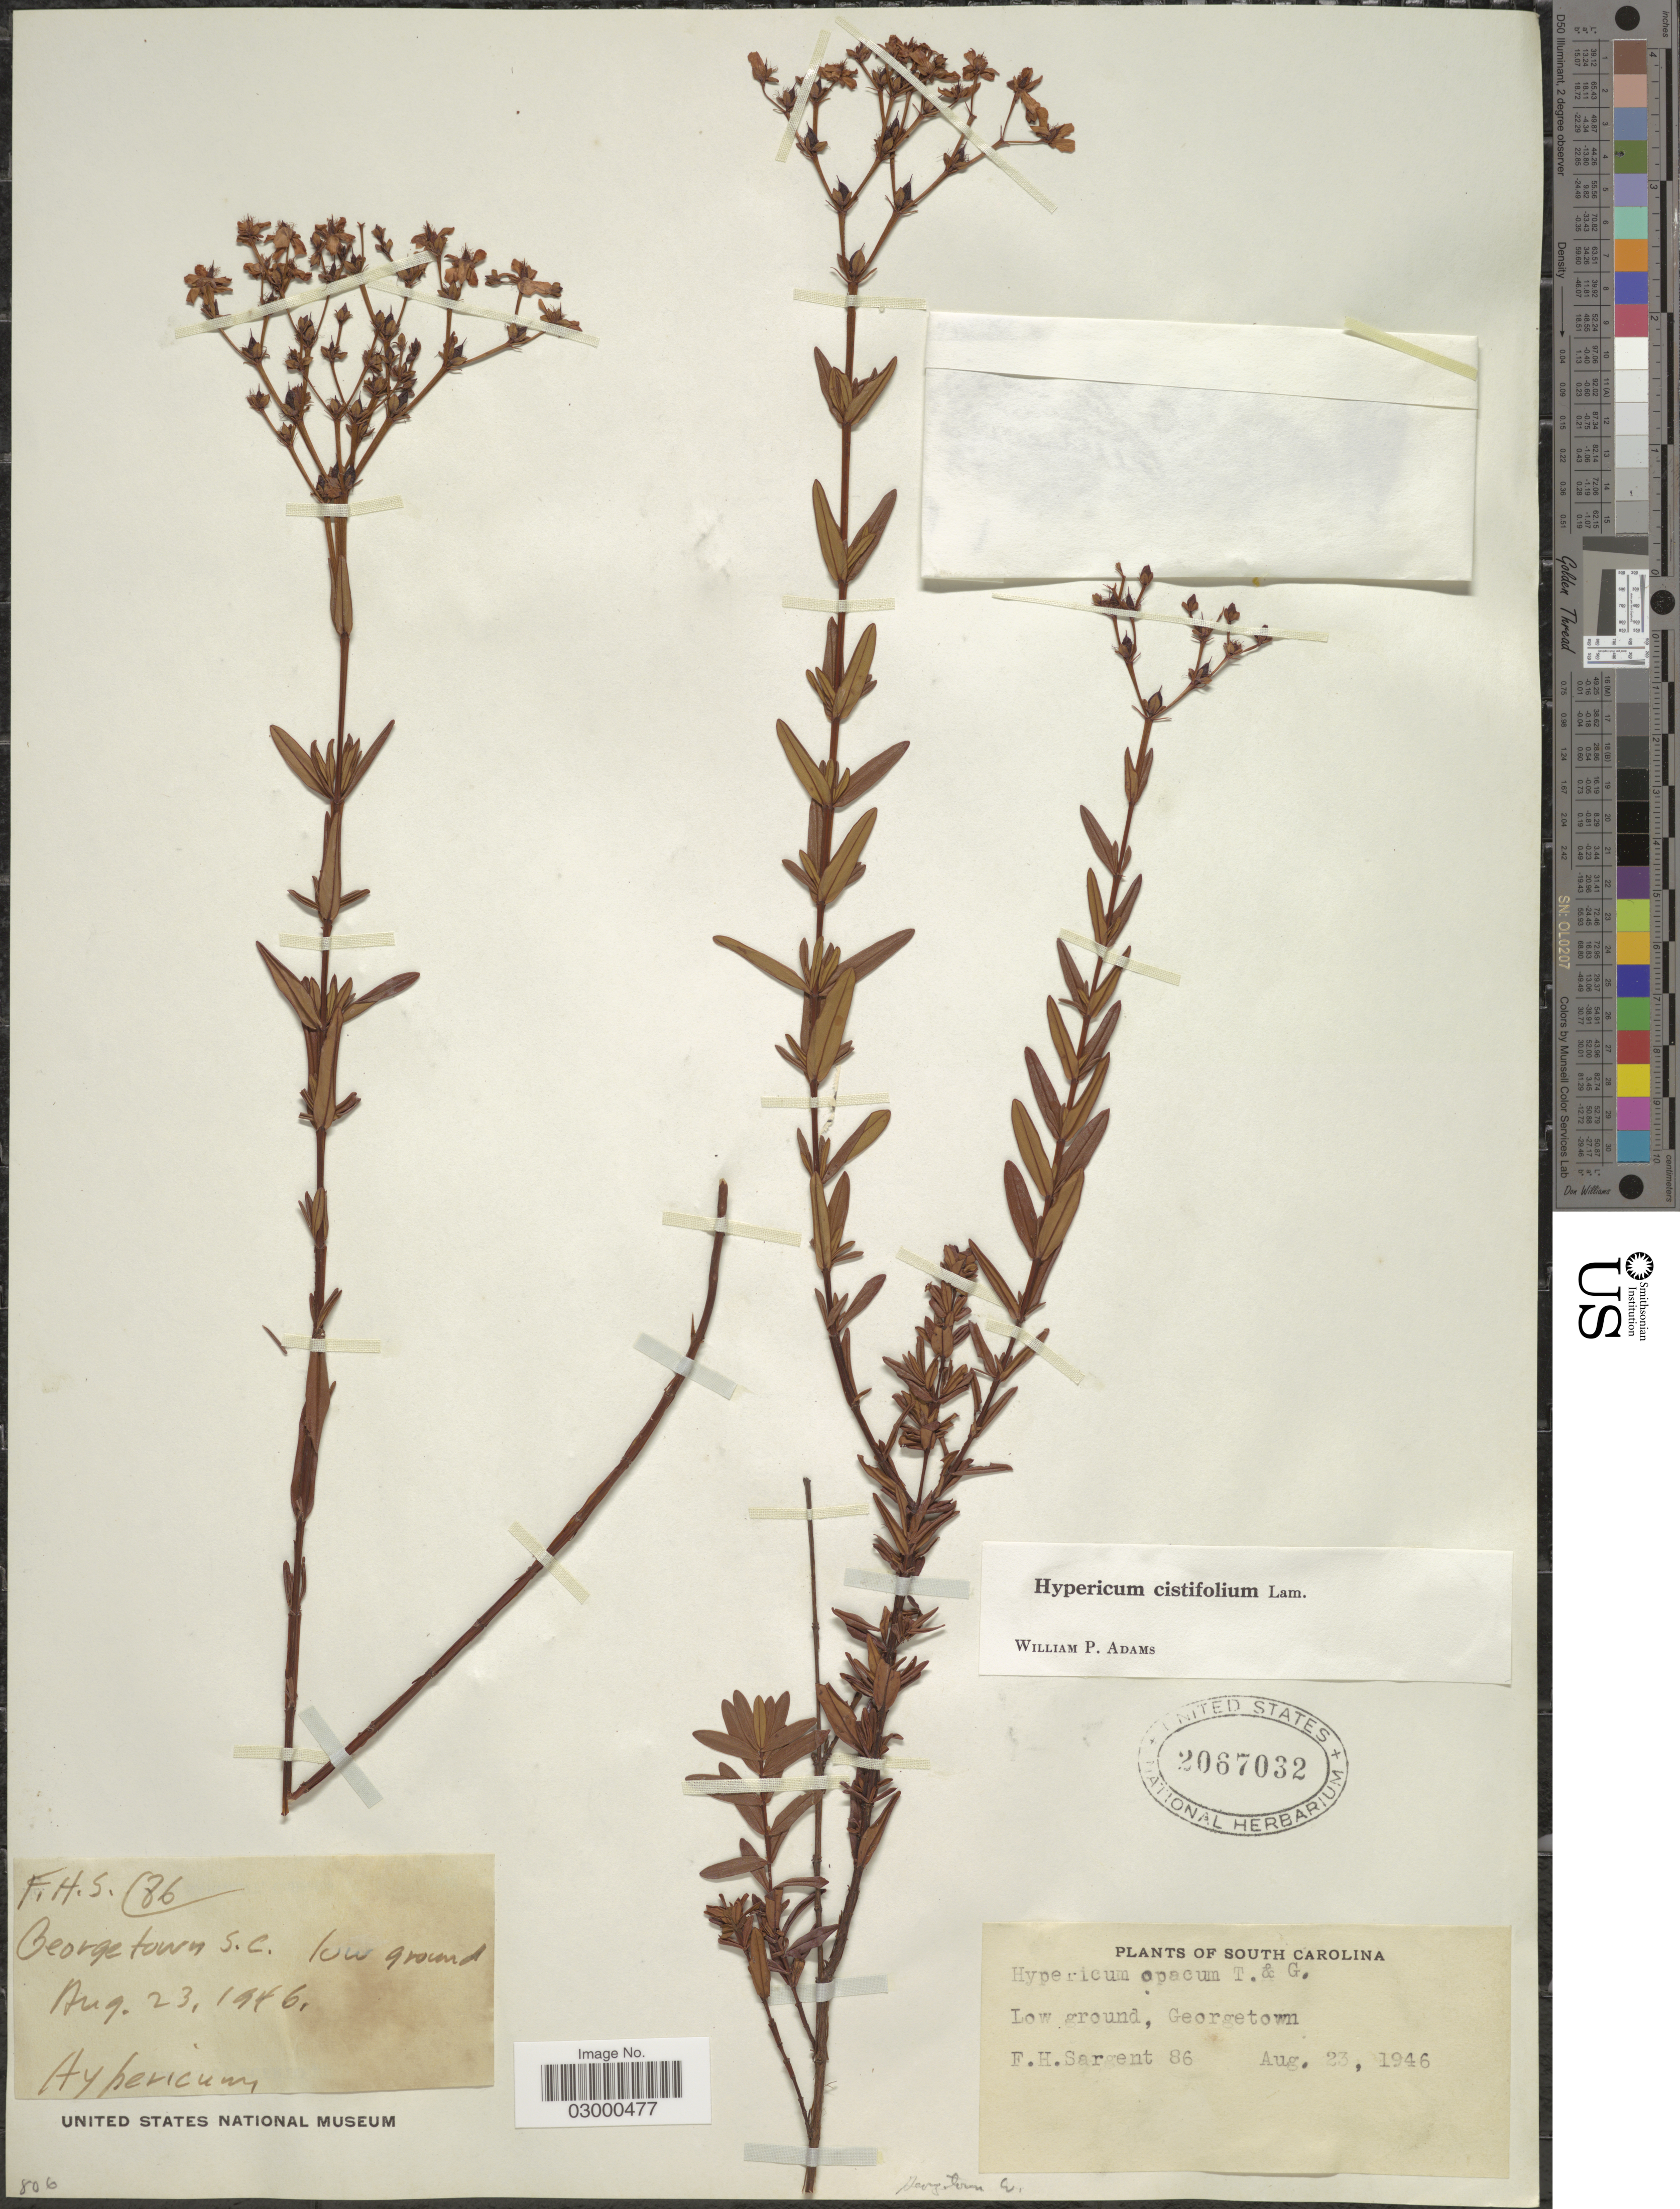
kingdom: Plantae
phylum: Tracheophyta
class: Magnoliopsida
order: Malpighiales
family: Hypericaceae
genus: Hypericum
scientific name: Hypericum cistifolium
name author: Lam.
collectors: F. H. Sargent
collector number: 86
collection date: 1946-08-23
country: United States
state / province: South Carolina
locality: Georgetown.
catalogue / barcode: US 2067032